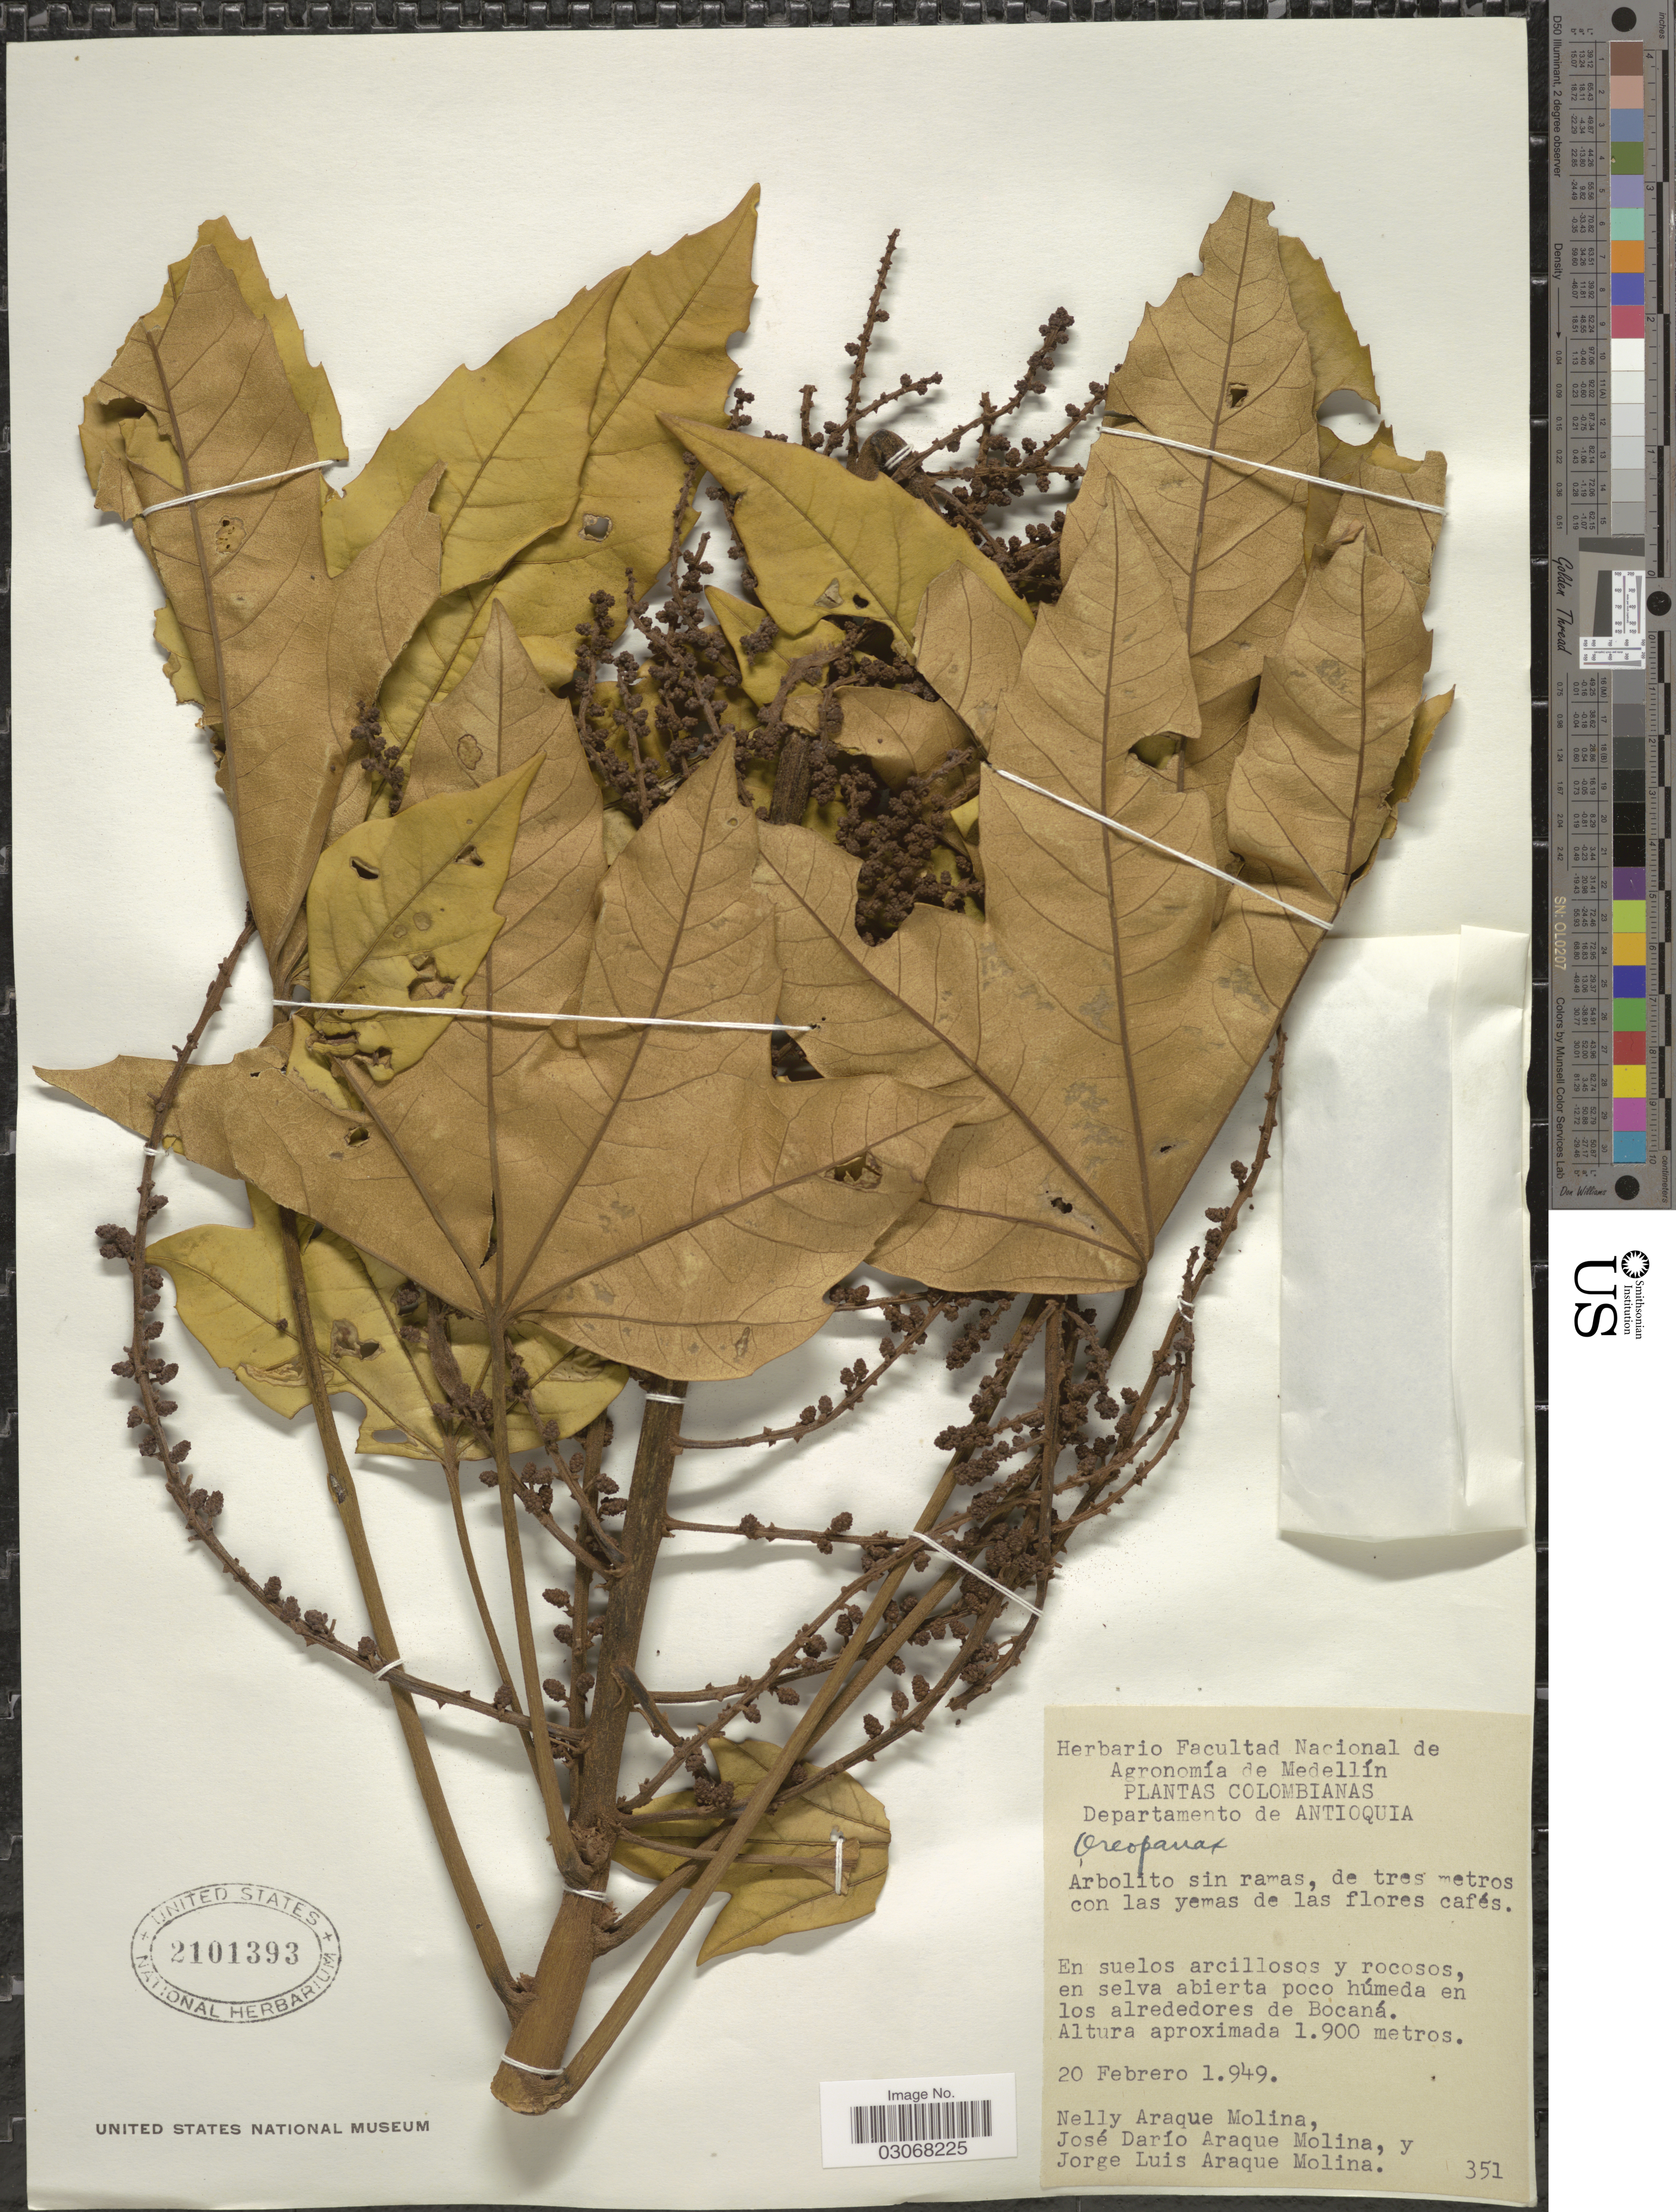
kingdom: Plantae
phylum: Tracheophyta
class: Magnoliopsida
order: Apiales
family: Araliaceae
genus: Oreopanax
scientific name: Oreopanax sp.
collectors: N. Araque Molina, J. Araque Molina & J. Araque Molina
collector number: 351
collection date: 1949-02-20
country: Colombia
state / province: Antioquia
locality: Departamento de Antioquia. En suelos arcillosos y rocosos, en selva abierta poco húmeda en los alrededores de Bocaná.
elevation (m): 1900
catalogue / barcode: US 2101393